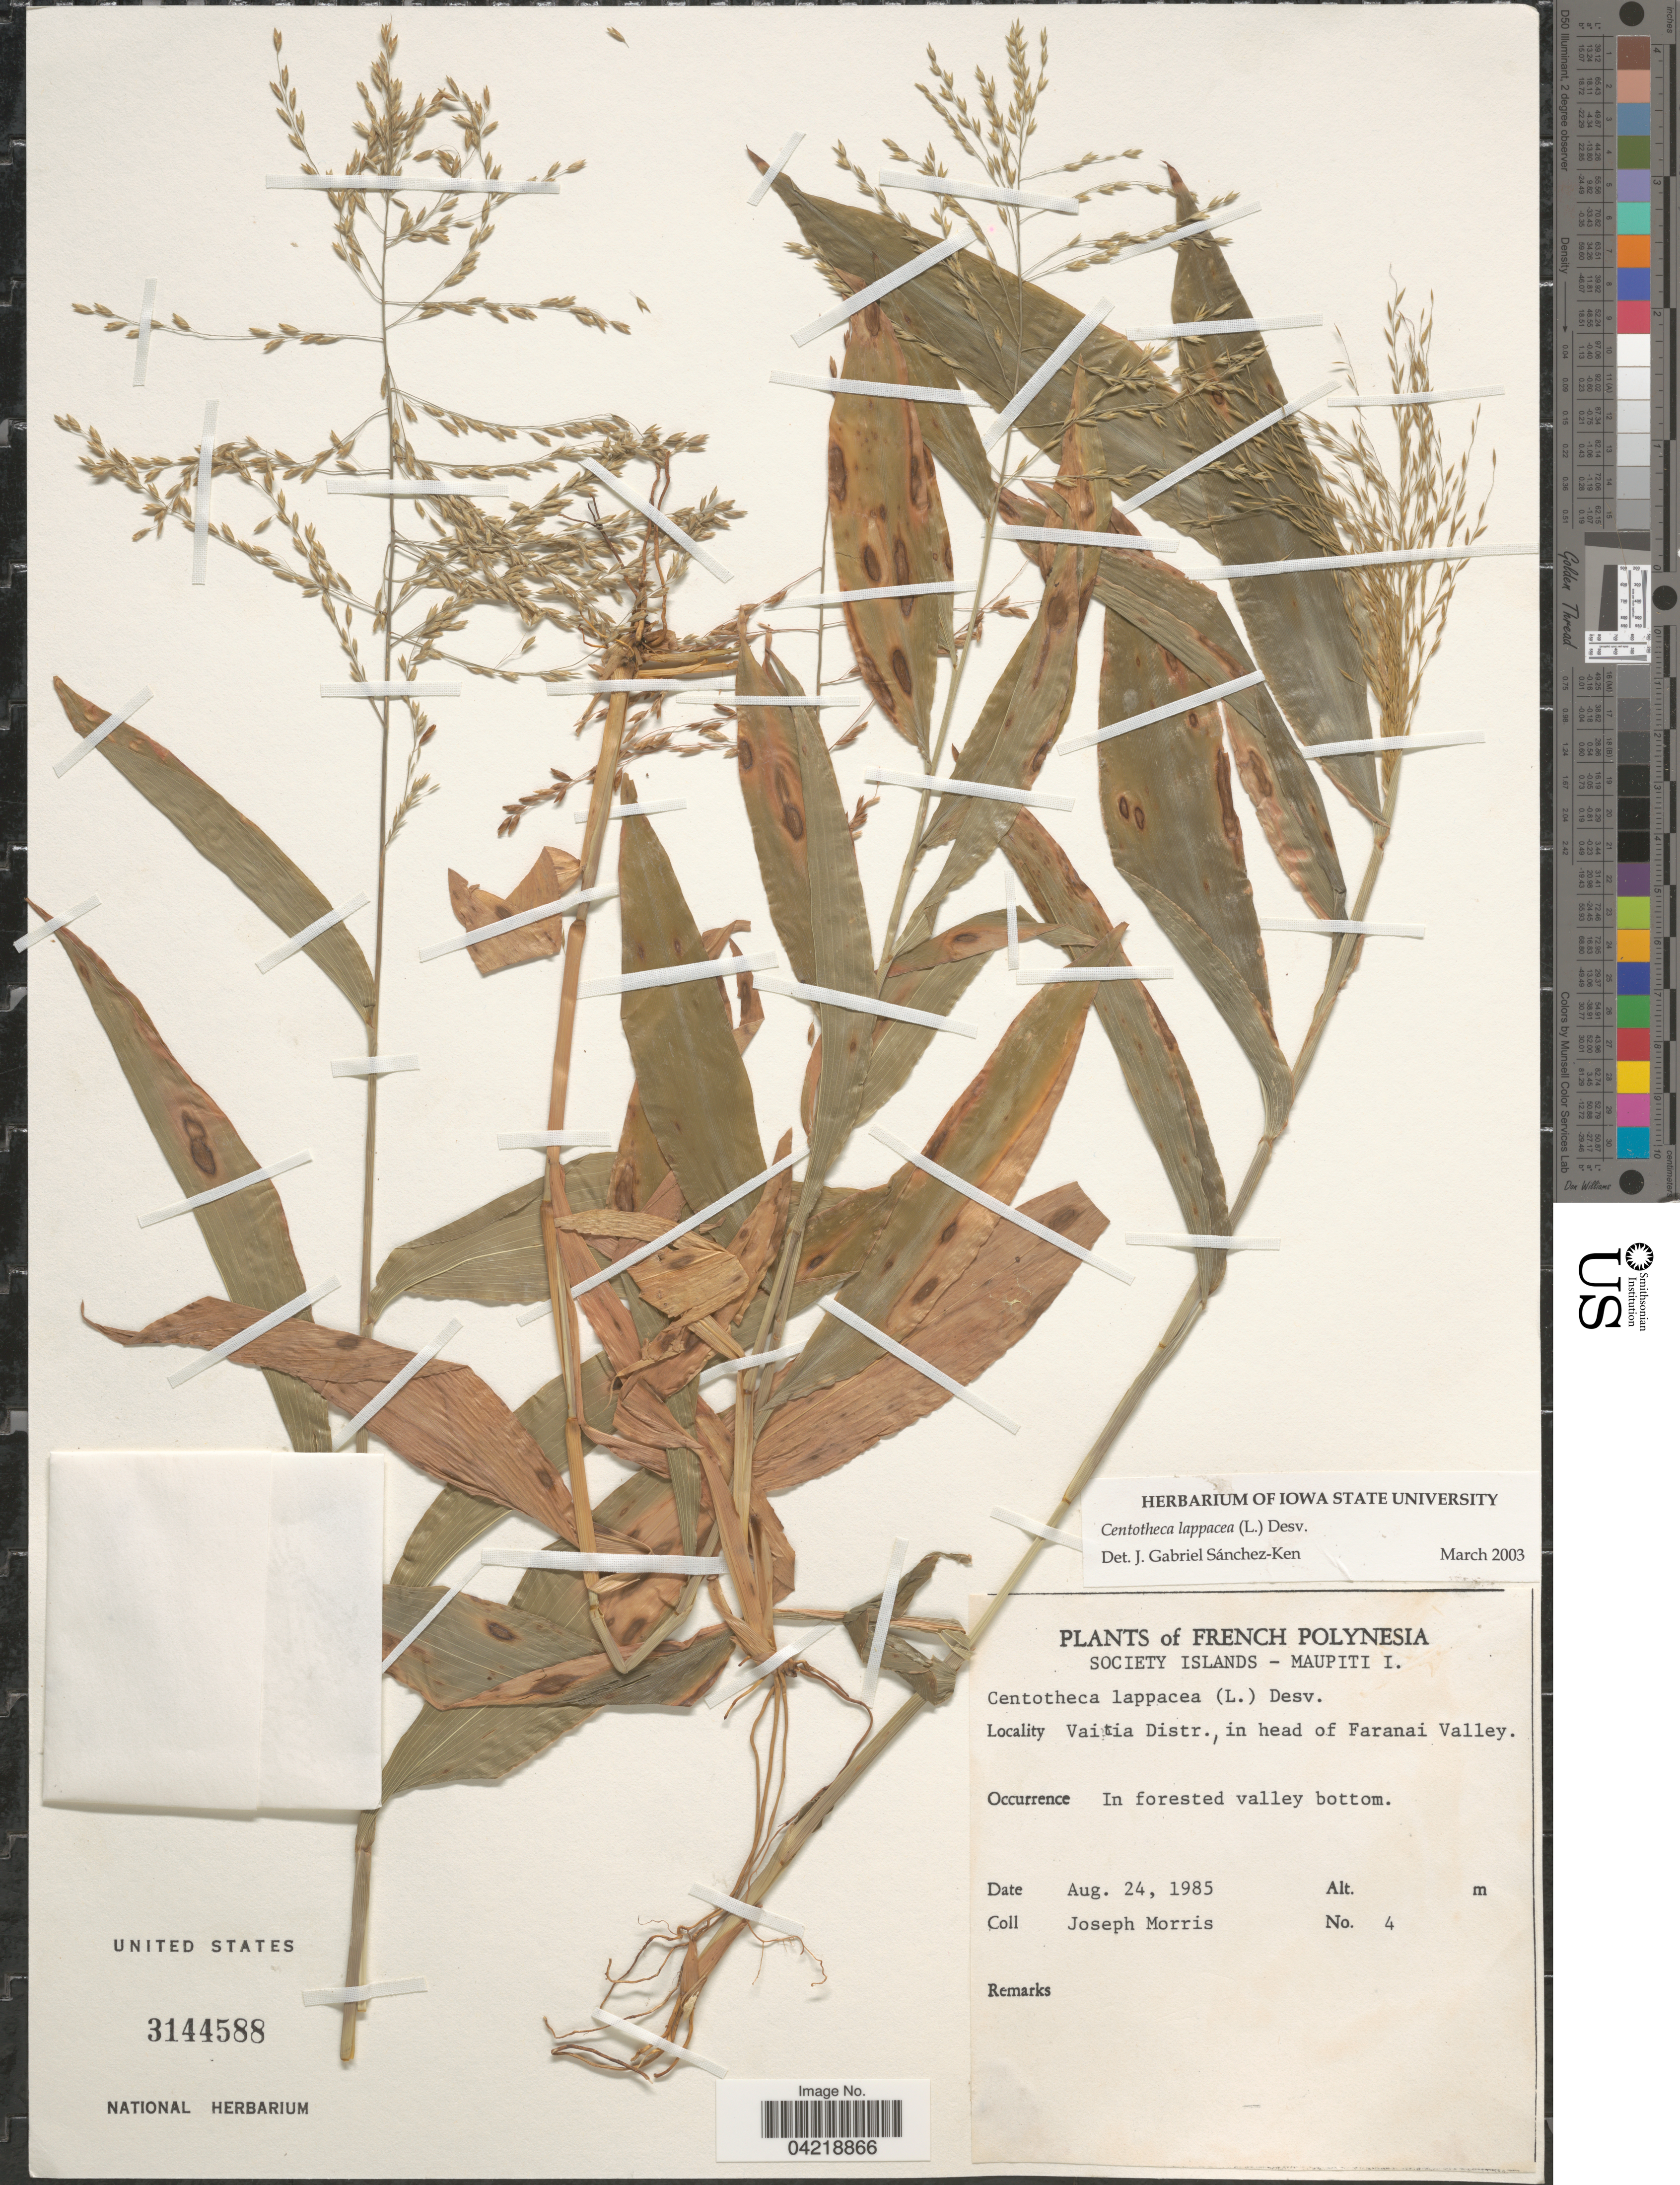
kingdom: Plantae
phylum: Tracheophyta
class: Liliopsida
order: Poales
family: Poaceae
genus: Centotheca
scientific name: Centotheca lappacea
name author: (L.) Desv.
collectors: J. Morris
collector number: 4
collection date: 1985-08-24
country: French Polynesia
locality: Society Islands - Maupiti I. Vaitia Distr., in head of Faranai Valley.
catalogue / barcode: US 3144588